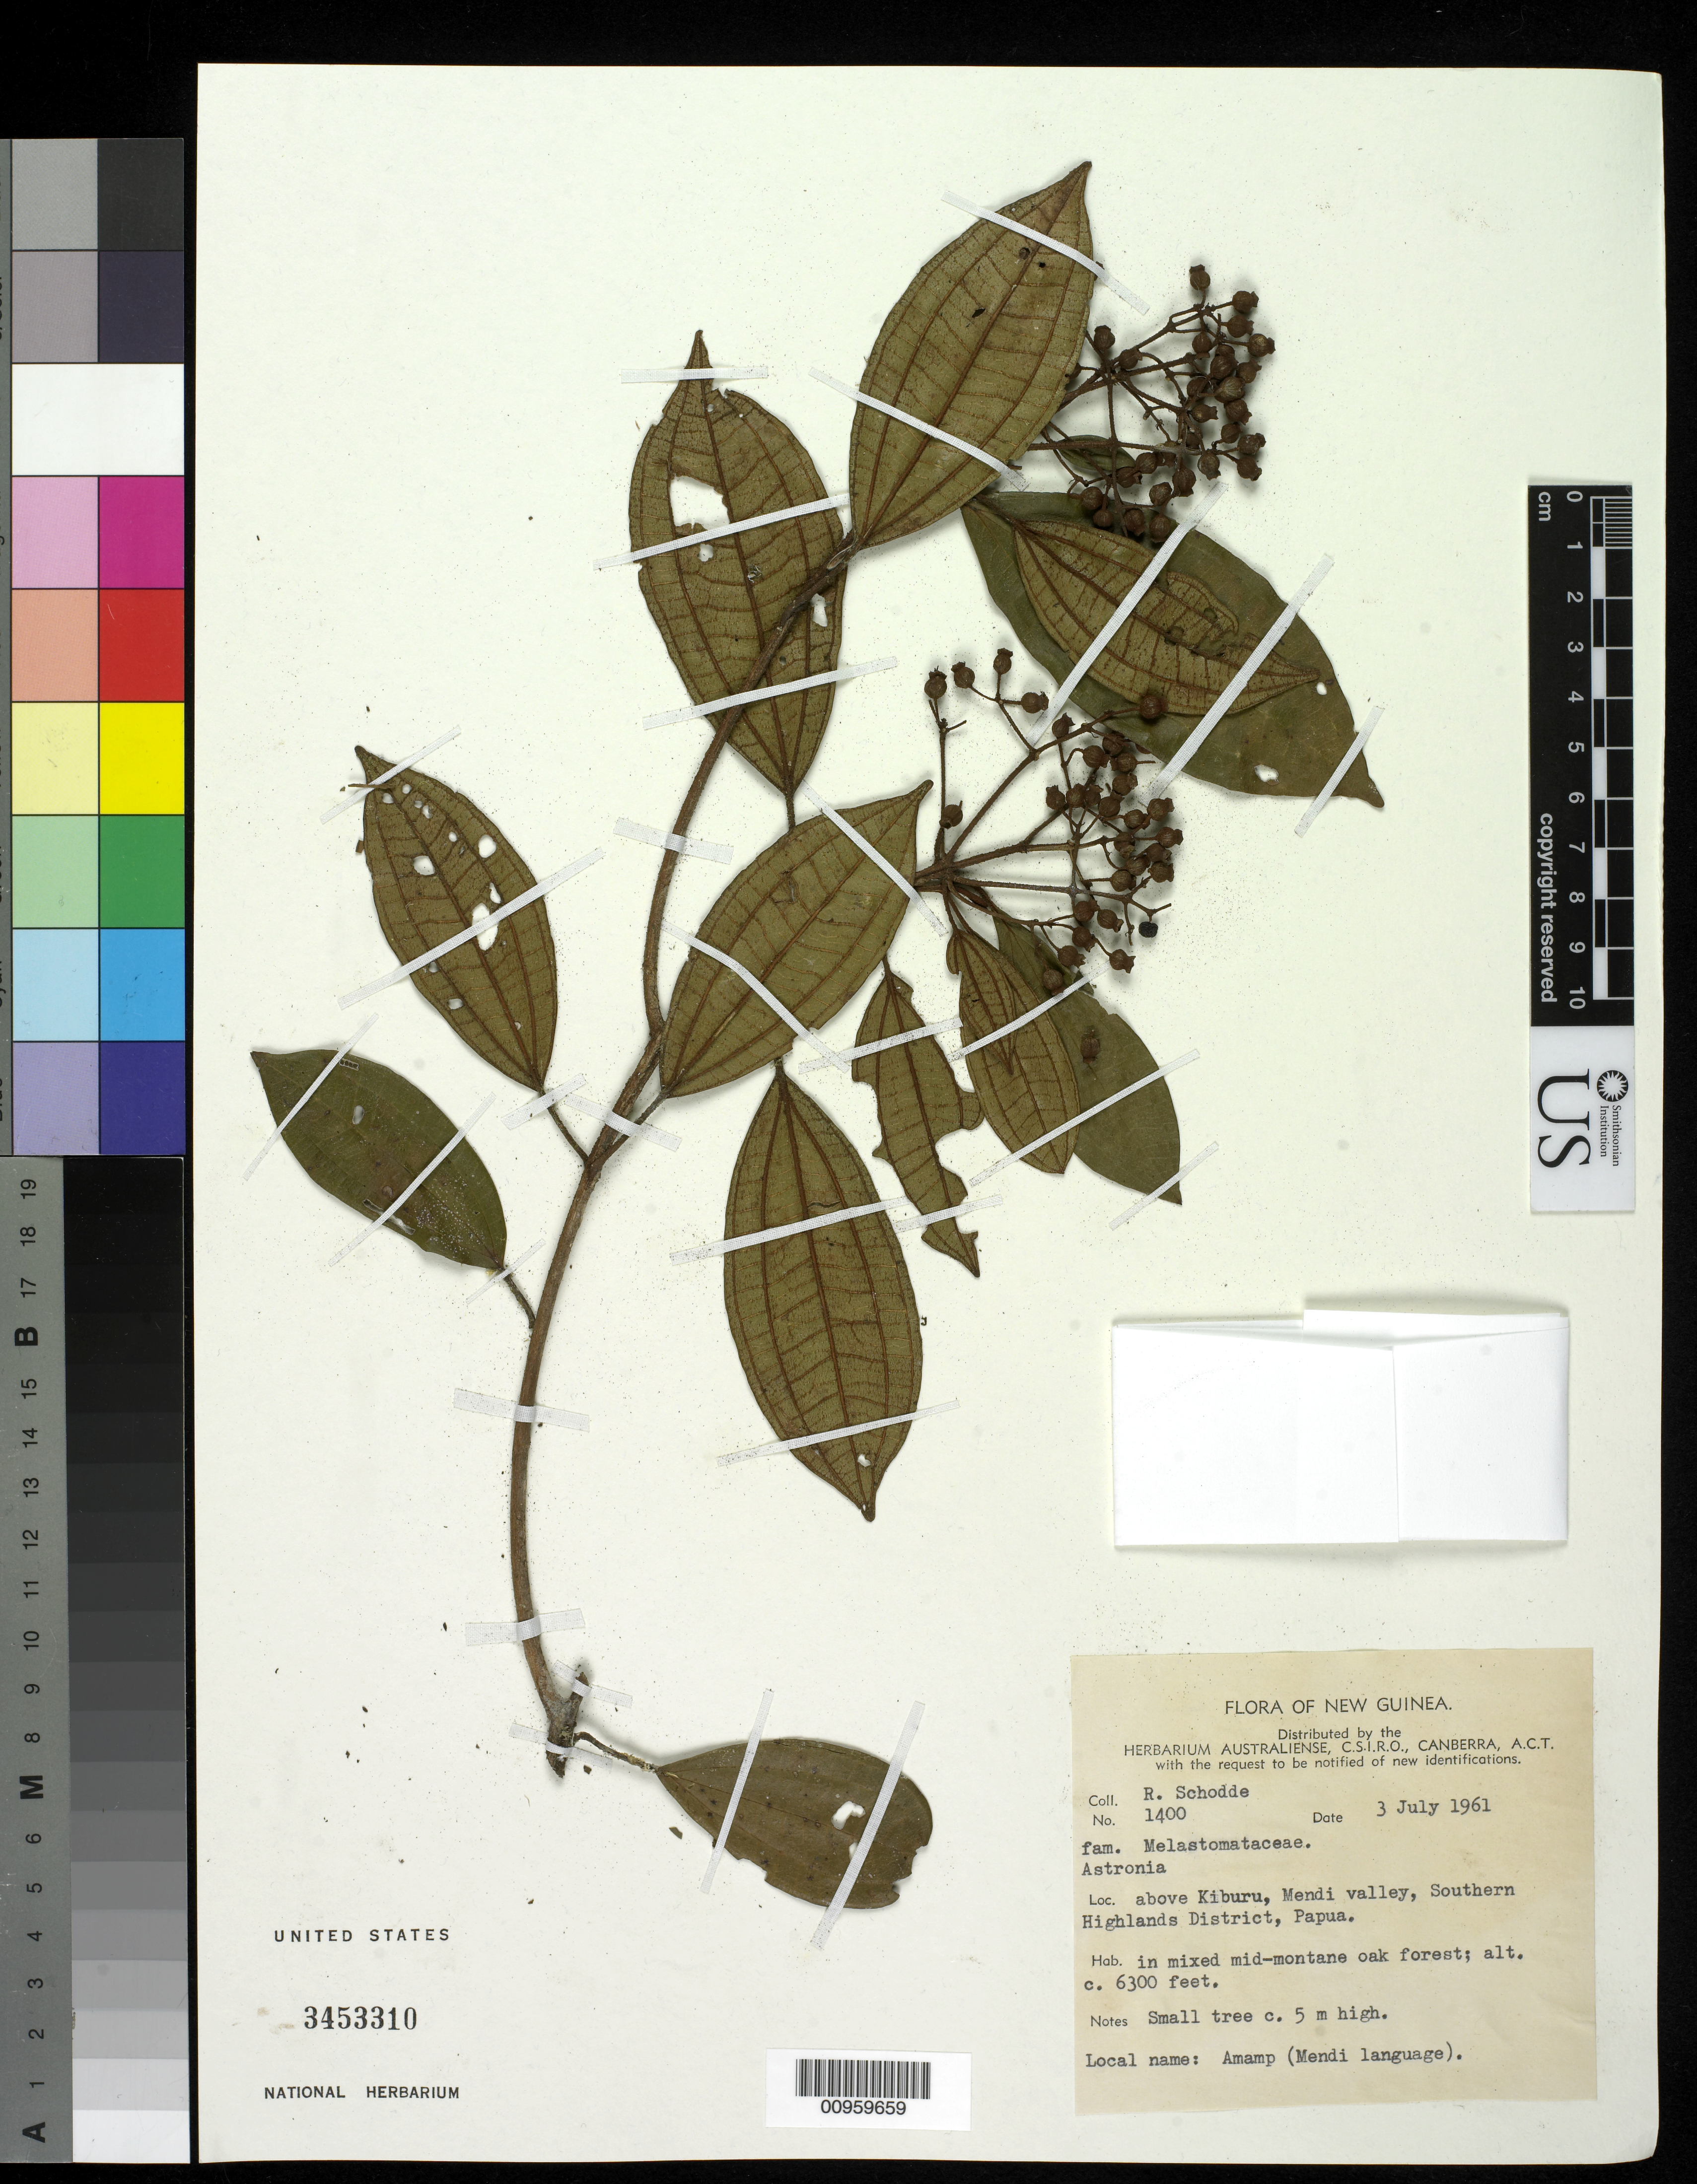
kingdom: Plantae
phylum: Tracheophyta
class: Magnoliopsida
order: Myrtales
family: Melastomataceae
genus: Astronia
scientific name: Astronia sp.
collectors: R. Schodde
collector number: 1400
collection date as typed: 03 Jul 1961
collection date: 1961-07-03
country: Papua New Guinea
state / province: Southern Highlands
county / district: Mendi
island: New Guinea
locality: above Kiburu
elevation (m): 1920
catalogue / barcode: US 3453310